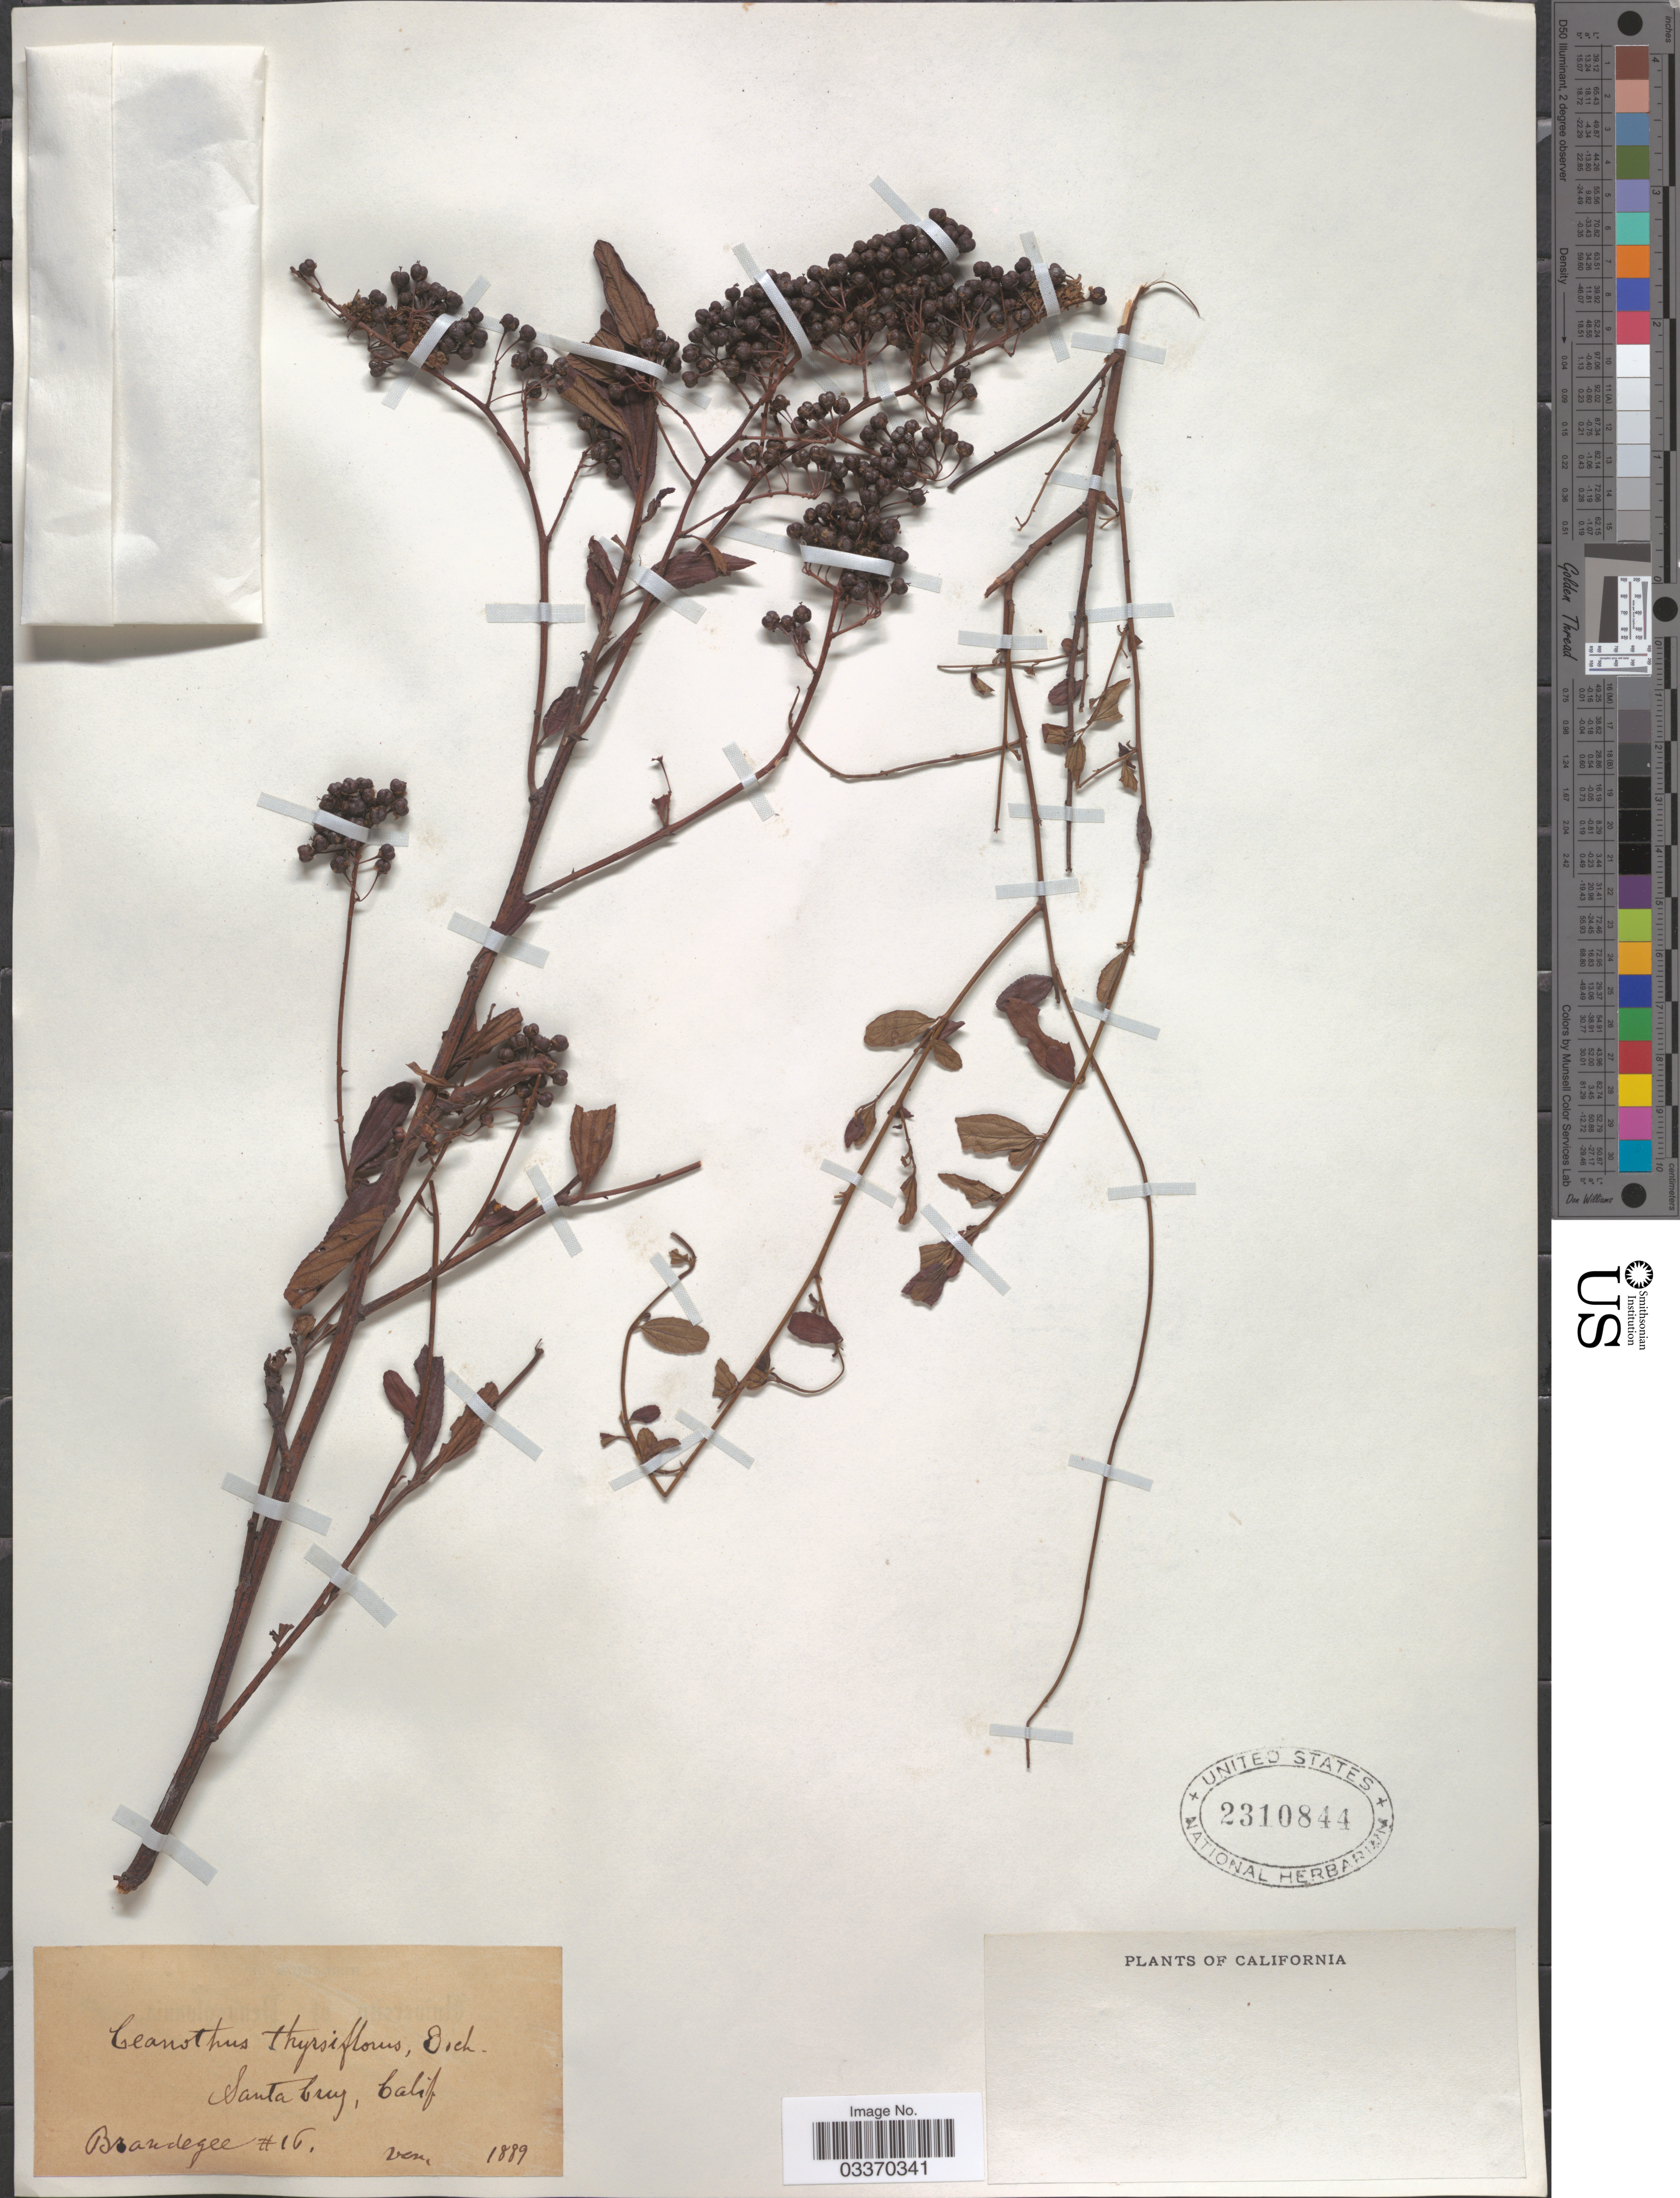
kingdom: Plantae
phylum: Tracheophyta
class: Magnoliopsida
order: Rosales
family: Rhamnaceae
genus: Ceanothus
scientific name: Ceanothus thyrsiflorus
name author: Eschsch.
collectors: -- Brandegee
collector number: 16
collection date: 1889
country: United States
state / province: California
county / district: Santa Cruz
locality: Santa Cruz.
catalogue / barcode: US 2310844